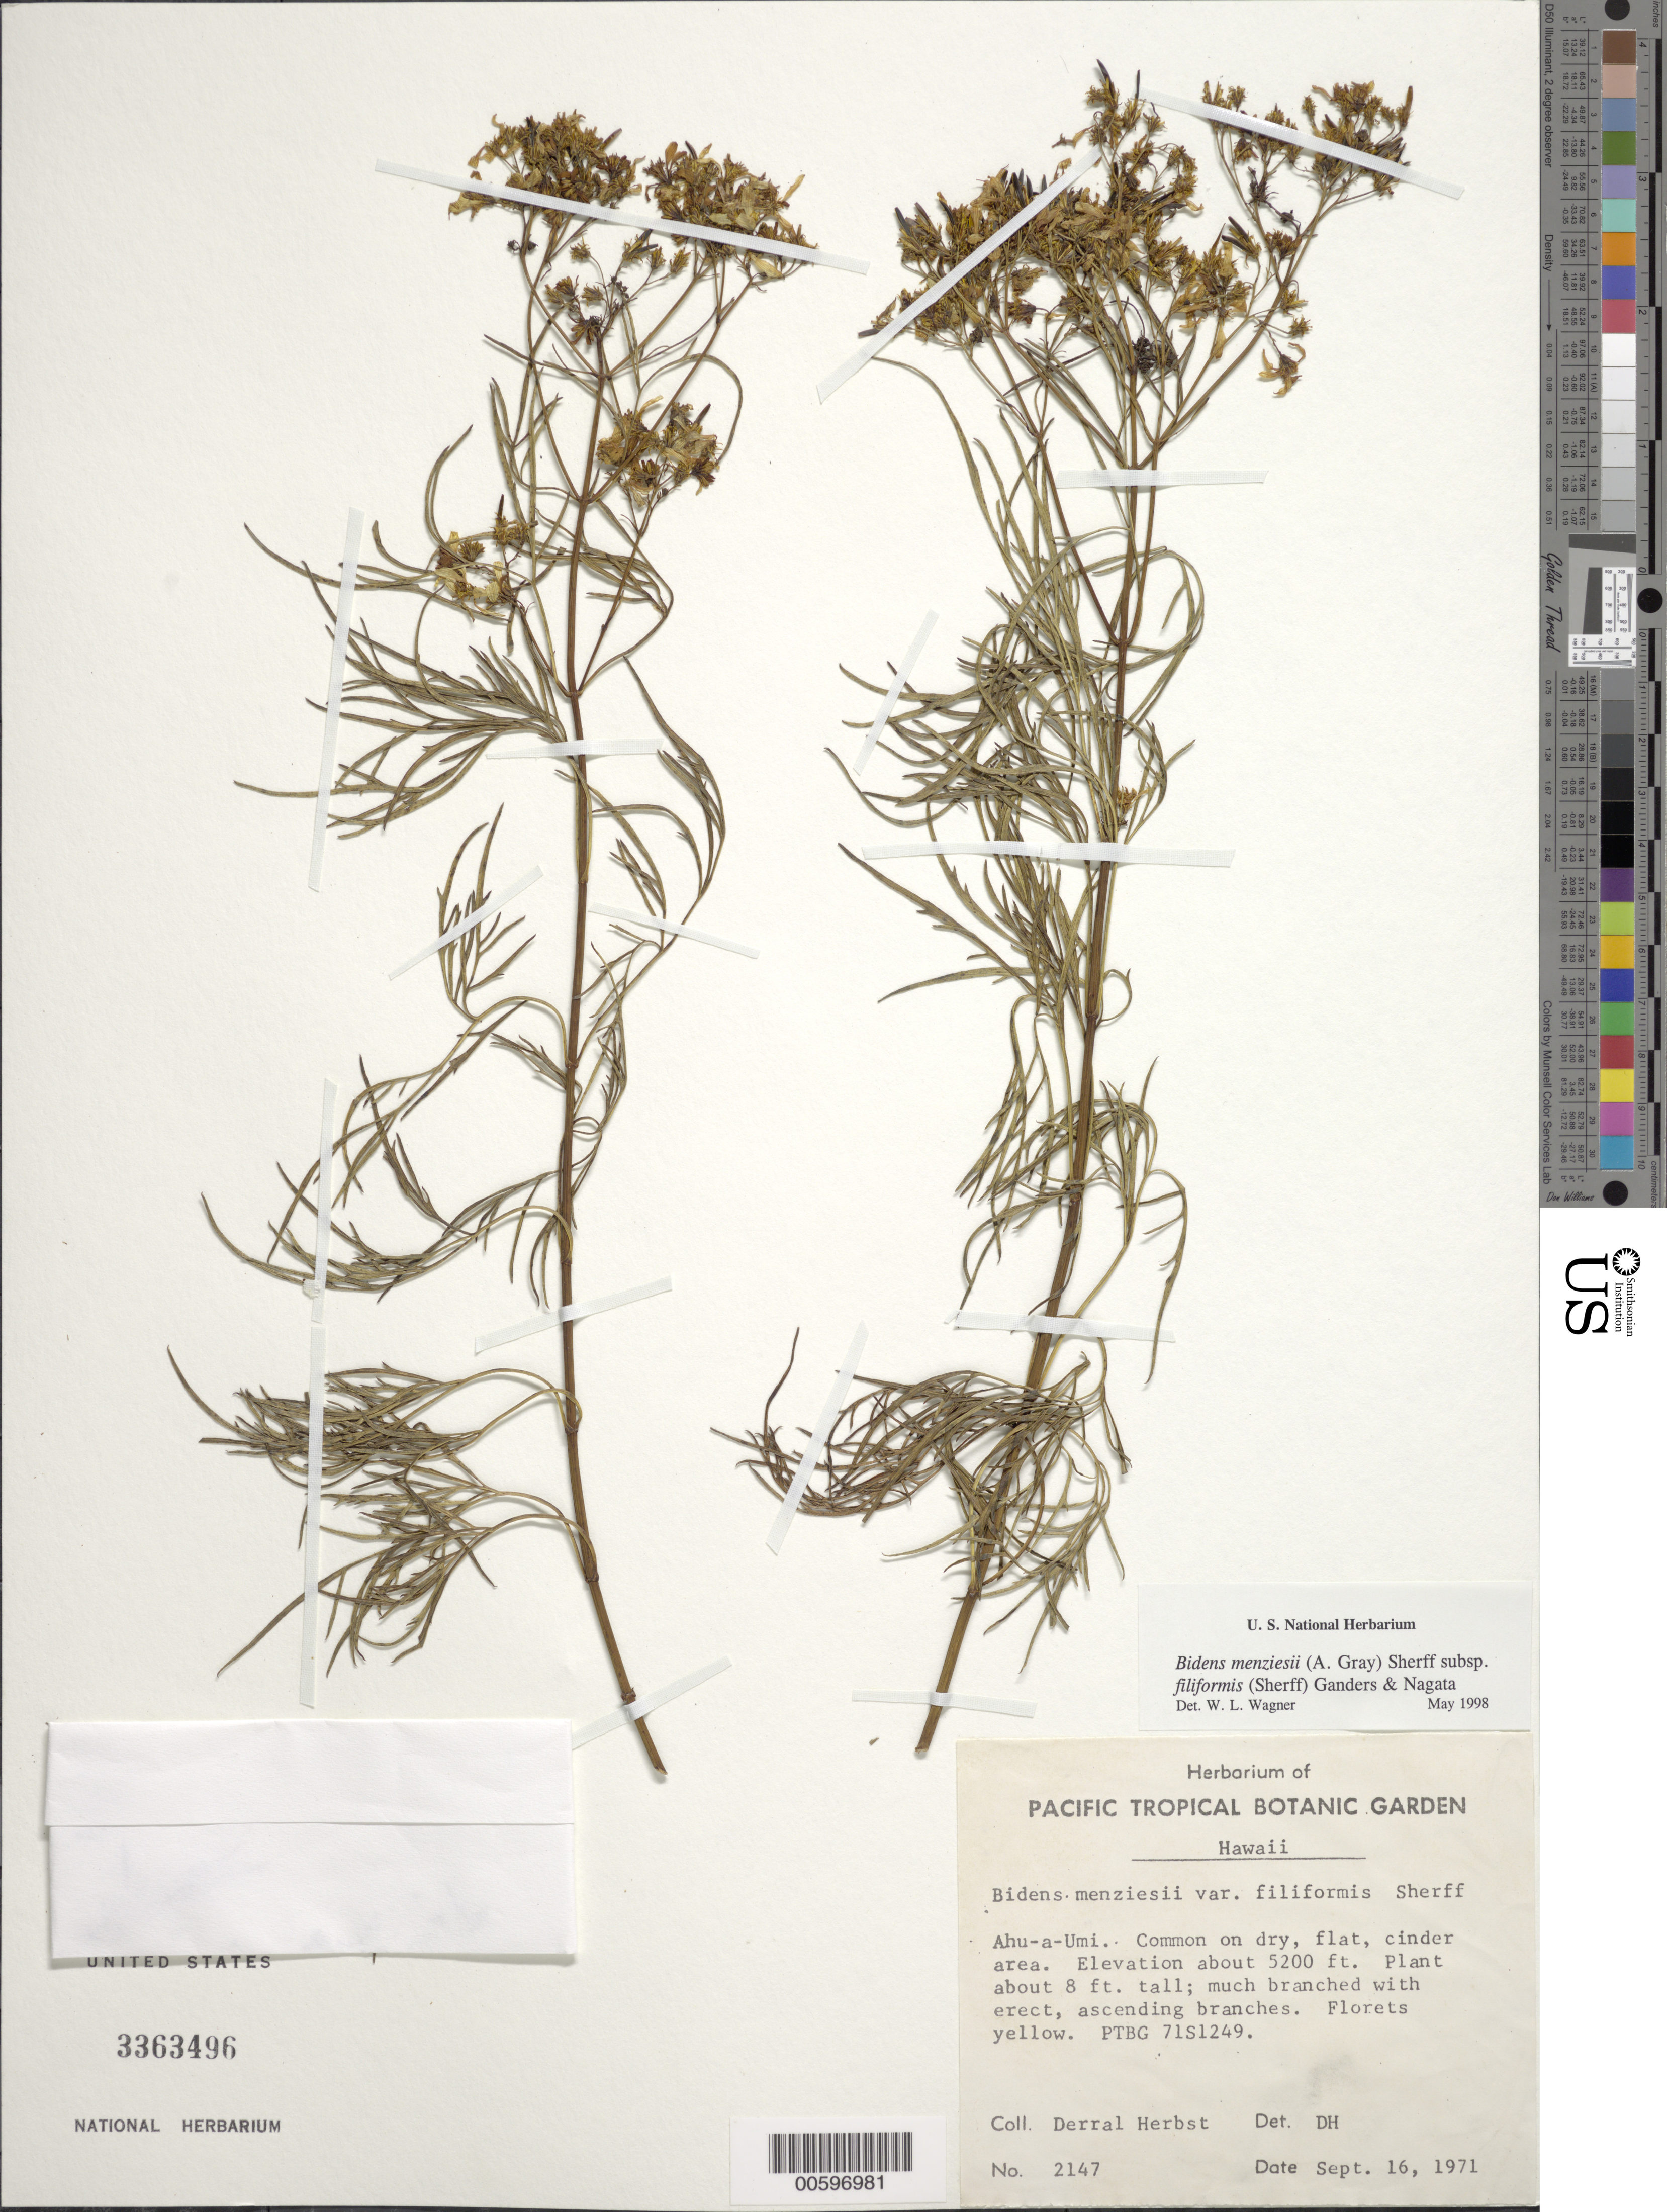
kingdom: Plantae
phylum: Tracheophyta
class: Magnoliopsida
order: Asterales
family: Asteraceae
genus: Bidens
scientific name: Bidens menziesii subsp. filiformis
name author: (Sherff) Ganders & Nagata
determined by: Wagner, W. L., (BOT), Smithsonian Institution - National Museum of Natural History (UNITED STATES)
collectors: D. R. Herbst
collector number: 2147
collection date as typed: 16 Sep 1971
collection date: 1971-09-16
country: United States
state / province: Hawaii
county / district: Hawaii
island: Hawaii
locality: Ahu-a-Umi.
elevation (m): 1585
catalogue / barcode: US 3363496